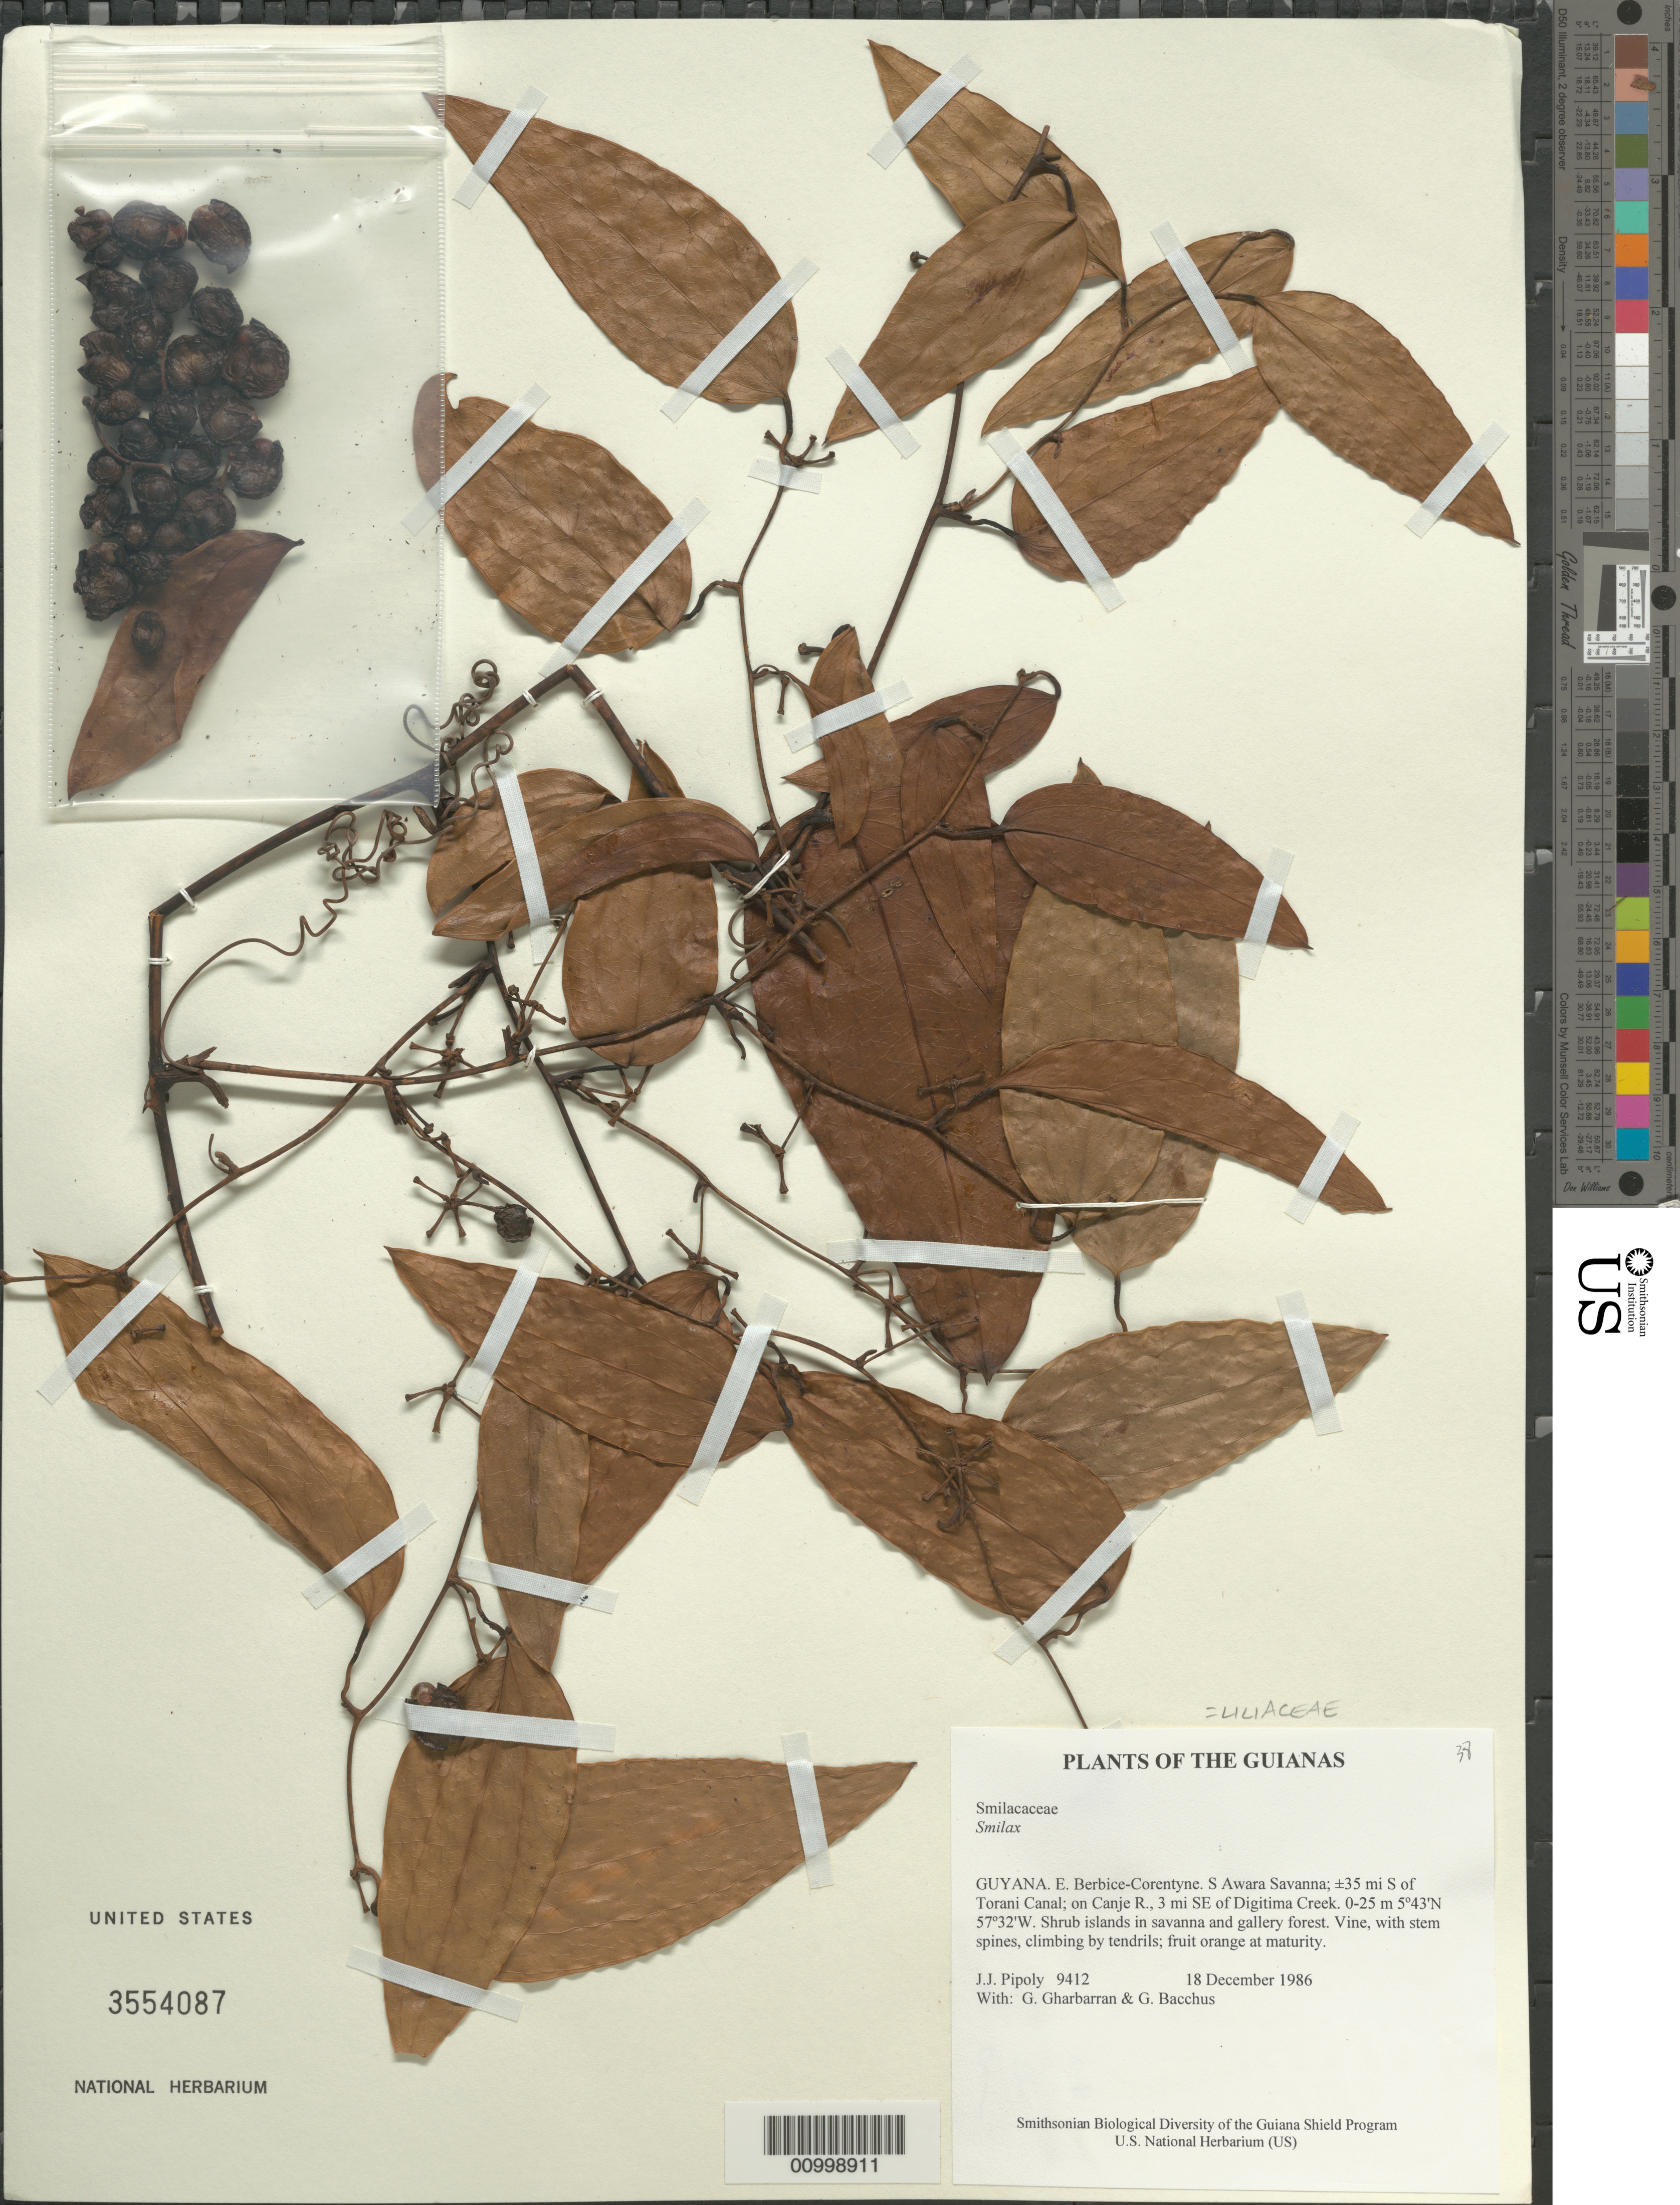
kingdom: Plantae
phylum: Tracheophyta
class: Liliopsida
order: Liliales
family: Smilacaceae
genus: Smilax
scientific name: Smilax sp.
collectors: J. J. Pipoly, G. Gharbarran & G. Bacchus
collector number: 9412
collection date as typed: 18 December 1986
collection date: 1986-12-18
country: Guyana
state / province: E. Berbice-Corentyne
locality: S Awara Savanna; ±35 mi S of Torani Canal; on Canje R., 3 mi SE of Digitima Creek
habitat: Shrub islands in savanna and gallery forest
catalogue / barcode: US 3554087